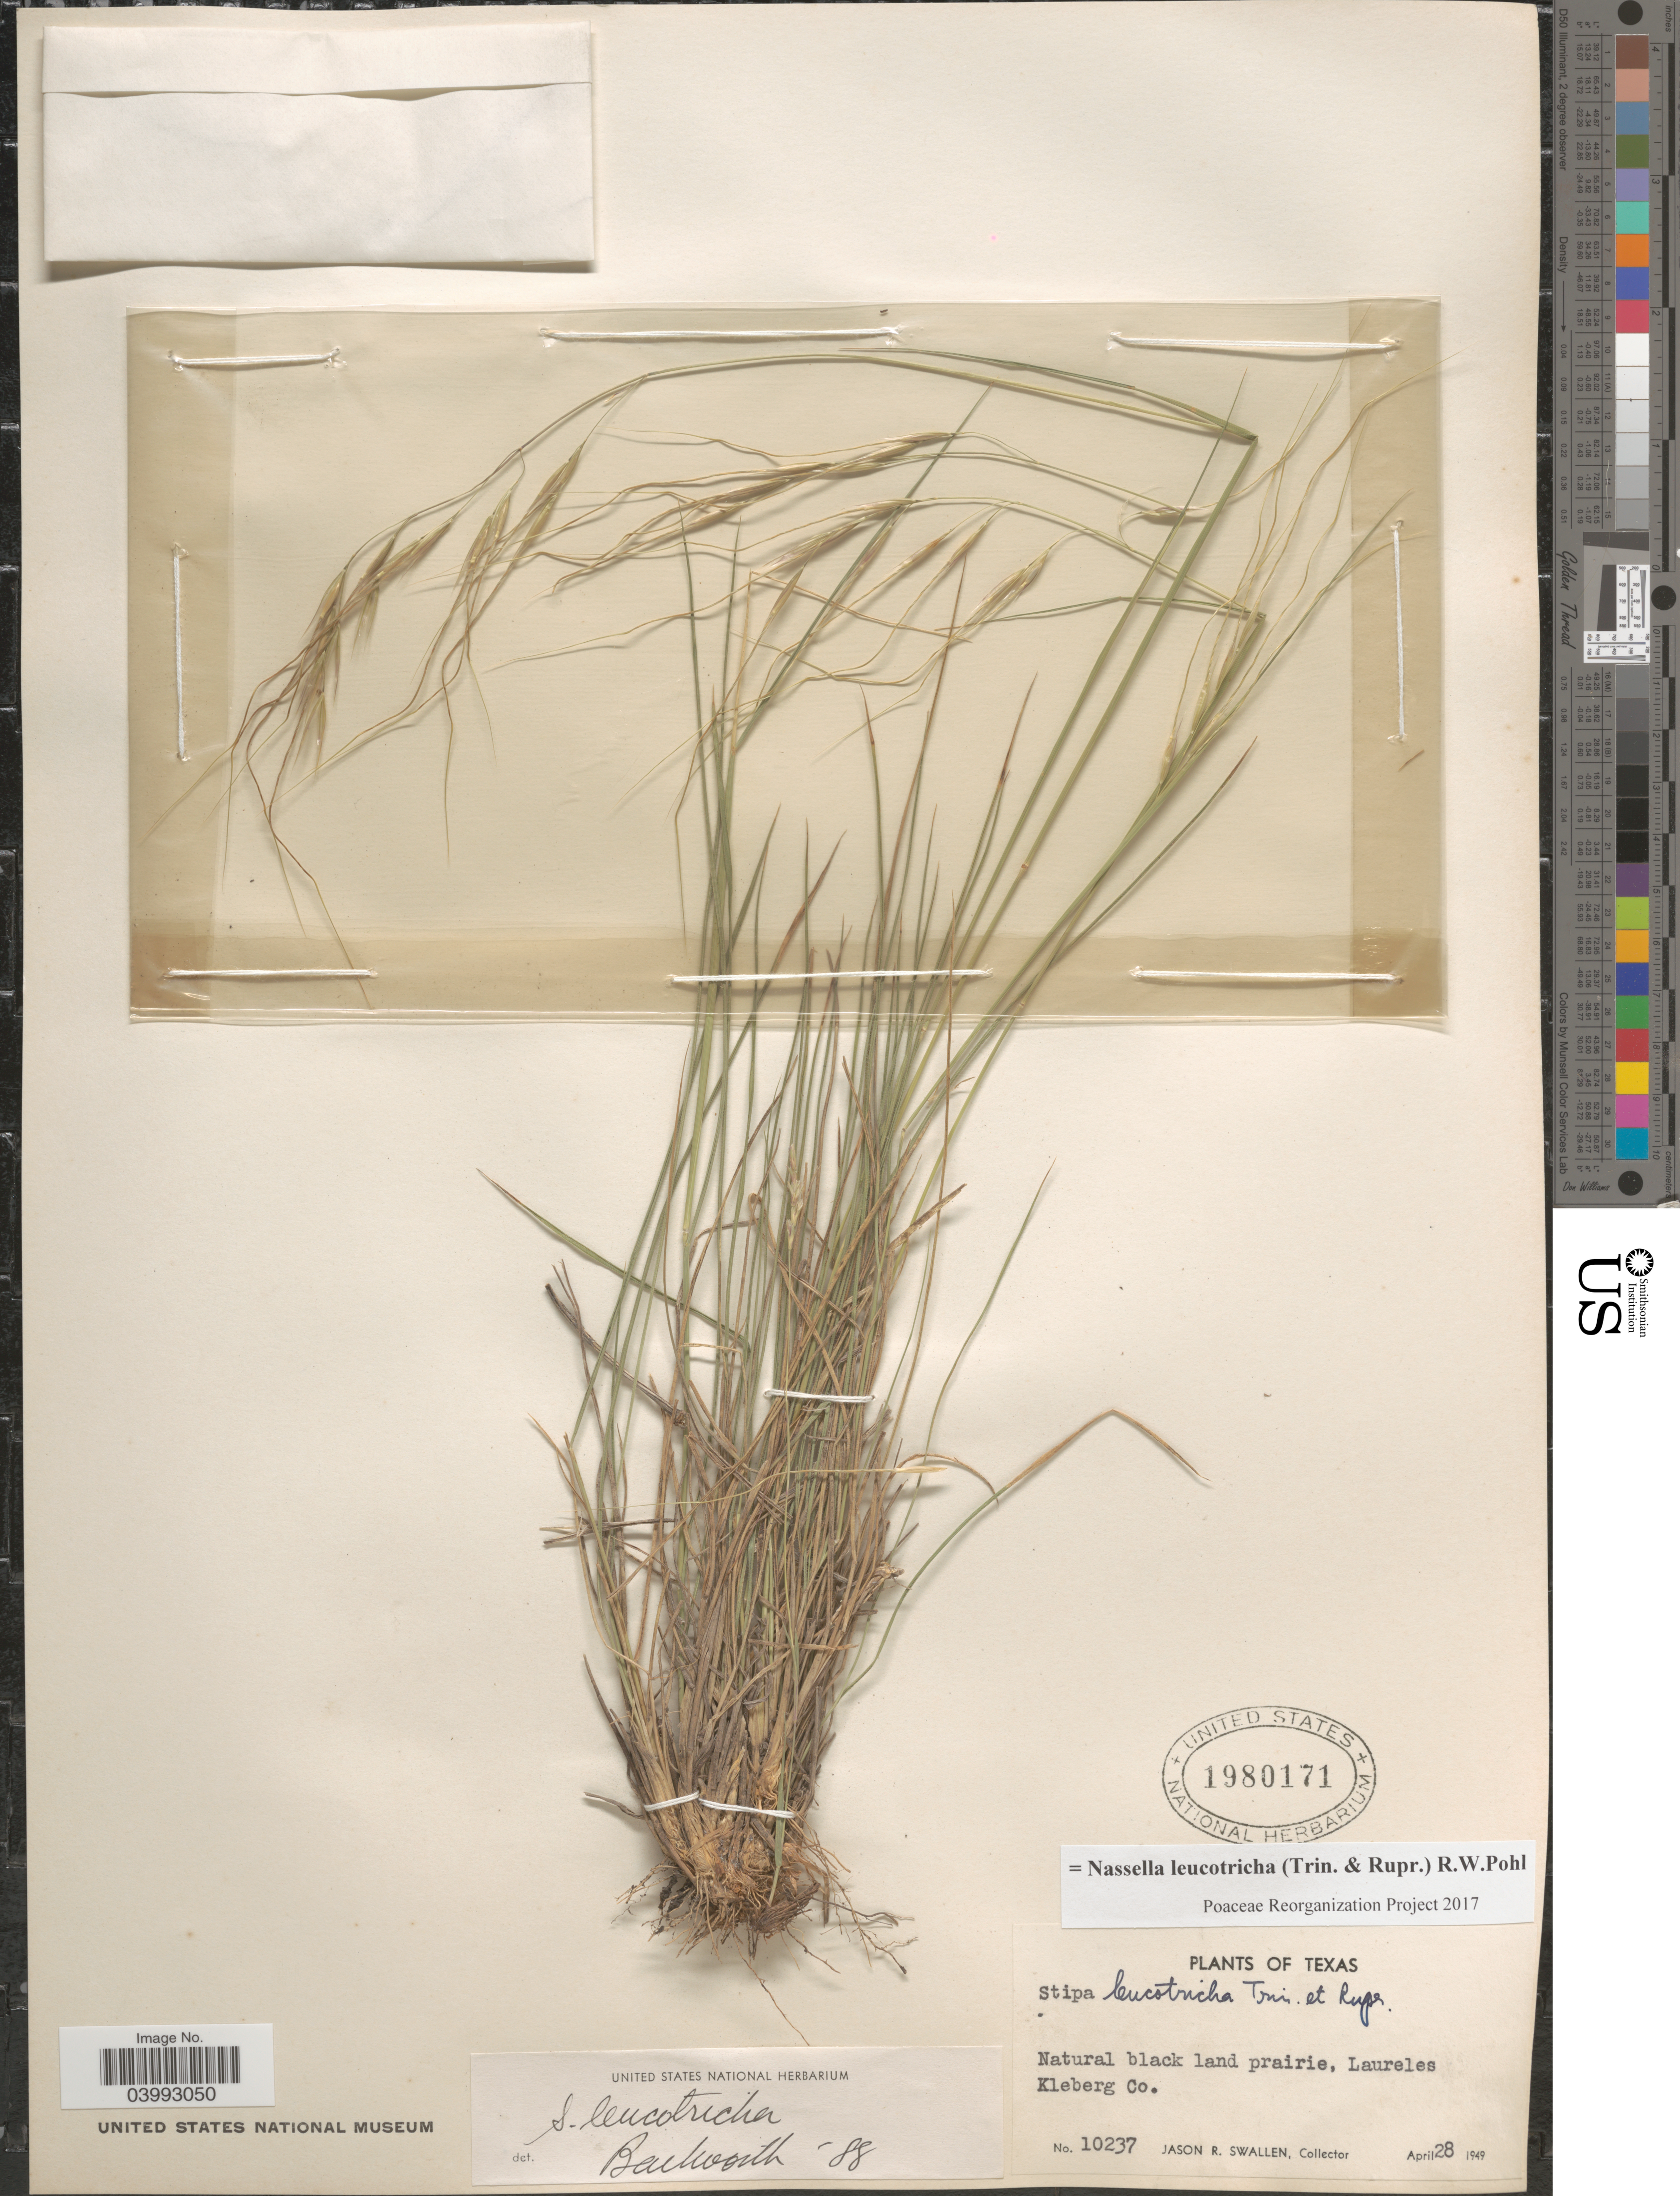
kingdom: Plantae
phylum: Tracheophyta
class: Liliopsida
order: Poales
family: Poaceae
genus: Nassella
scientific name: Nassella leucotricha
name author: (Trin. & Rupr.) R.W. Pohl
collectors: J. R. Swallen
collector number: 10237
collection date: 1949-04-28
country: United States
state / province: Texas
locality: Natural black land prairie, Laureles Kleberg Co.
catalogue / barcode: US 1980171